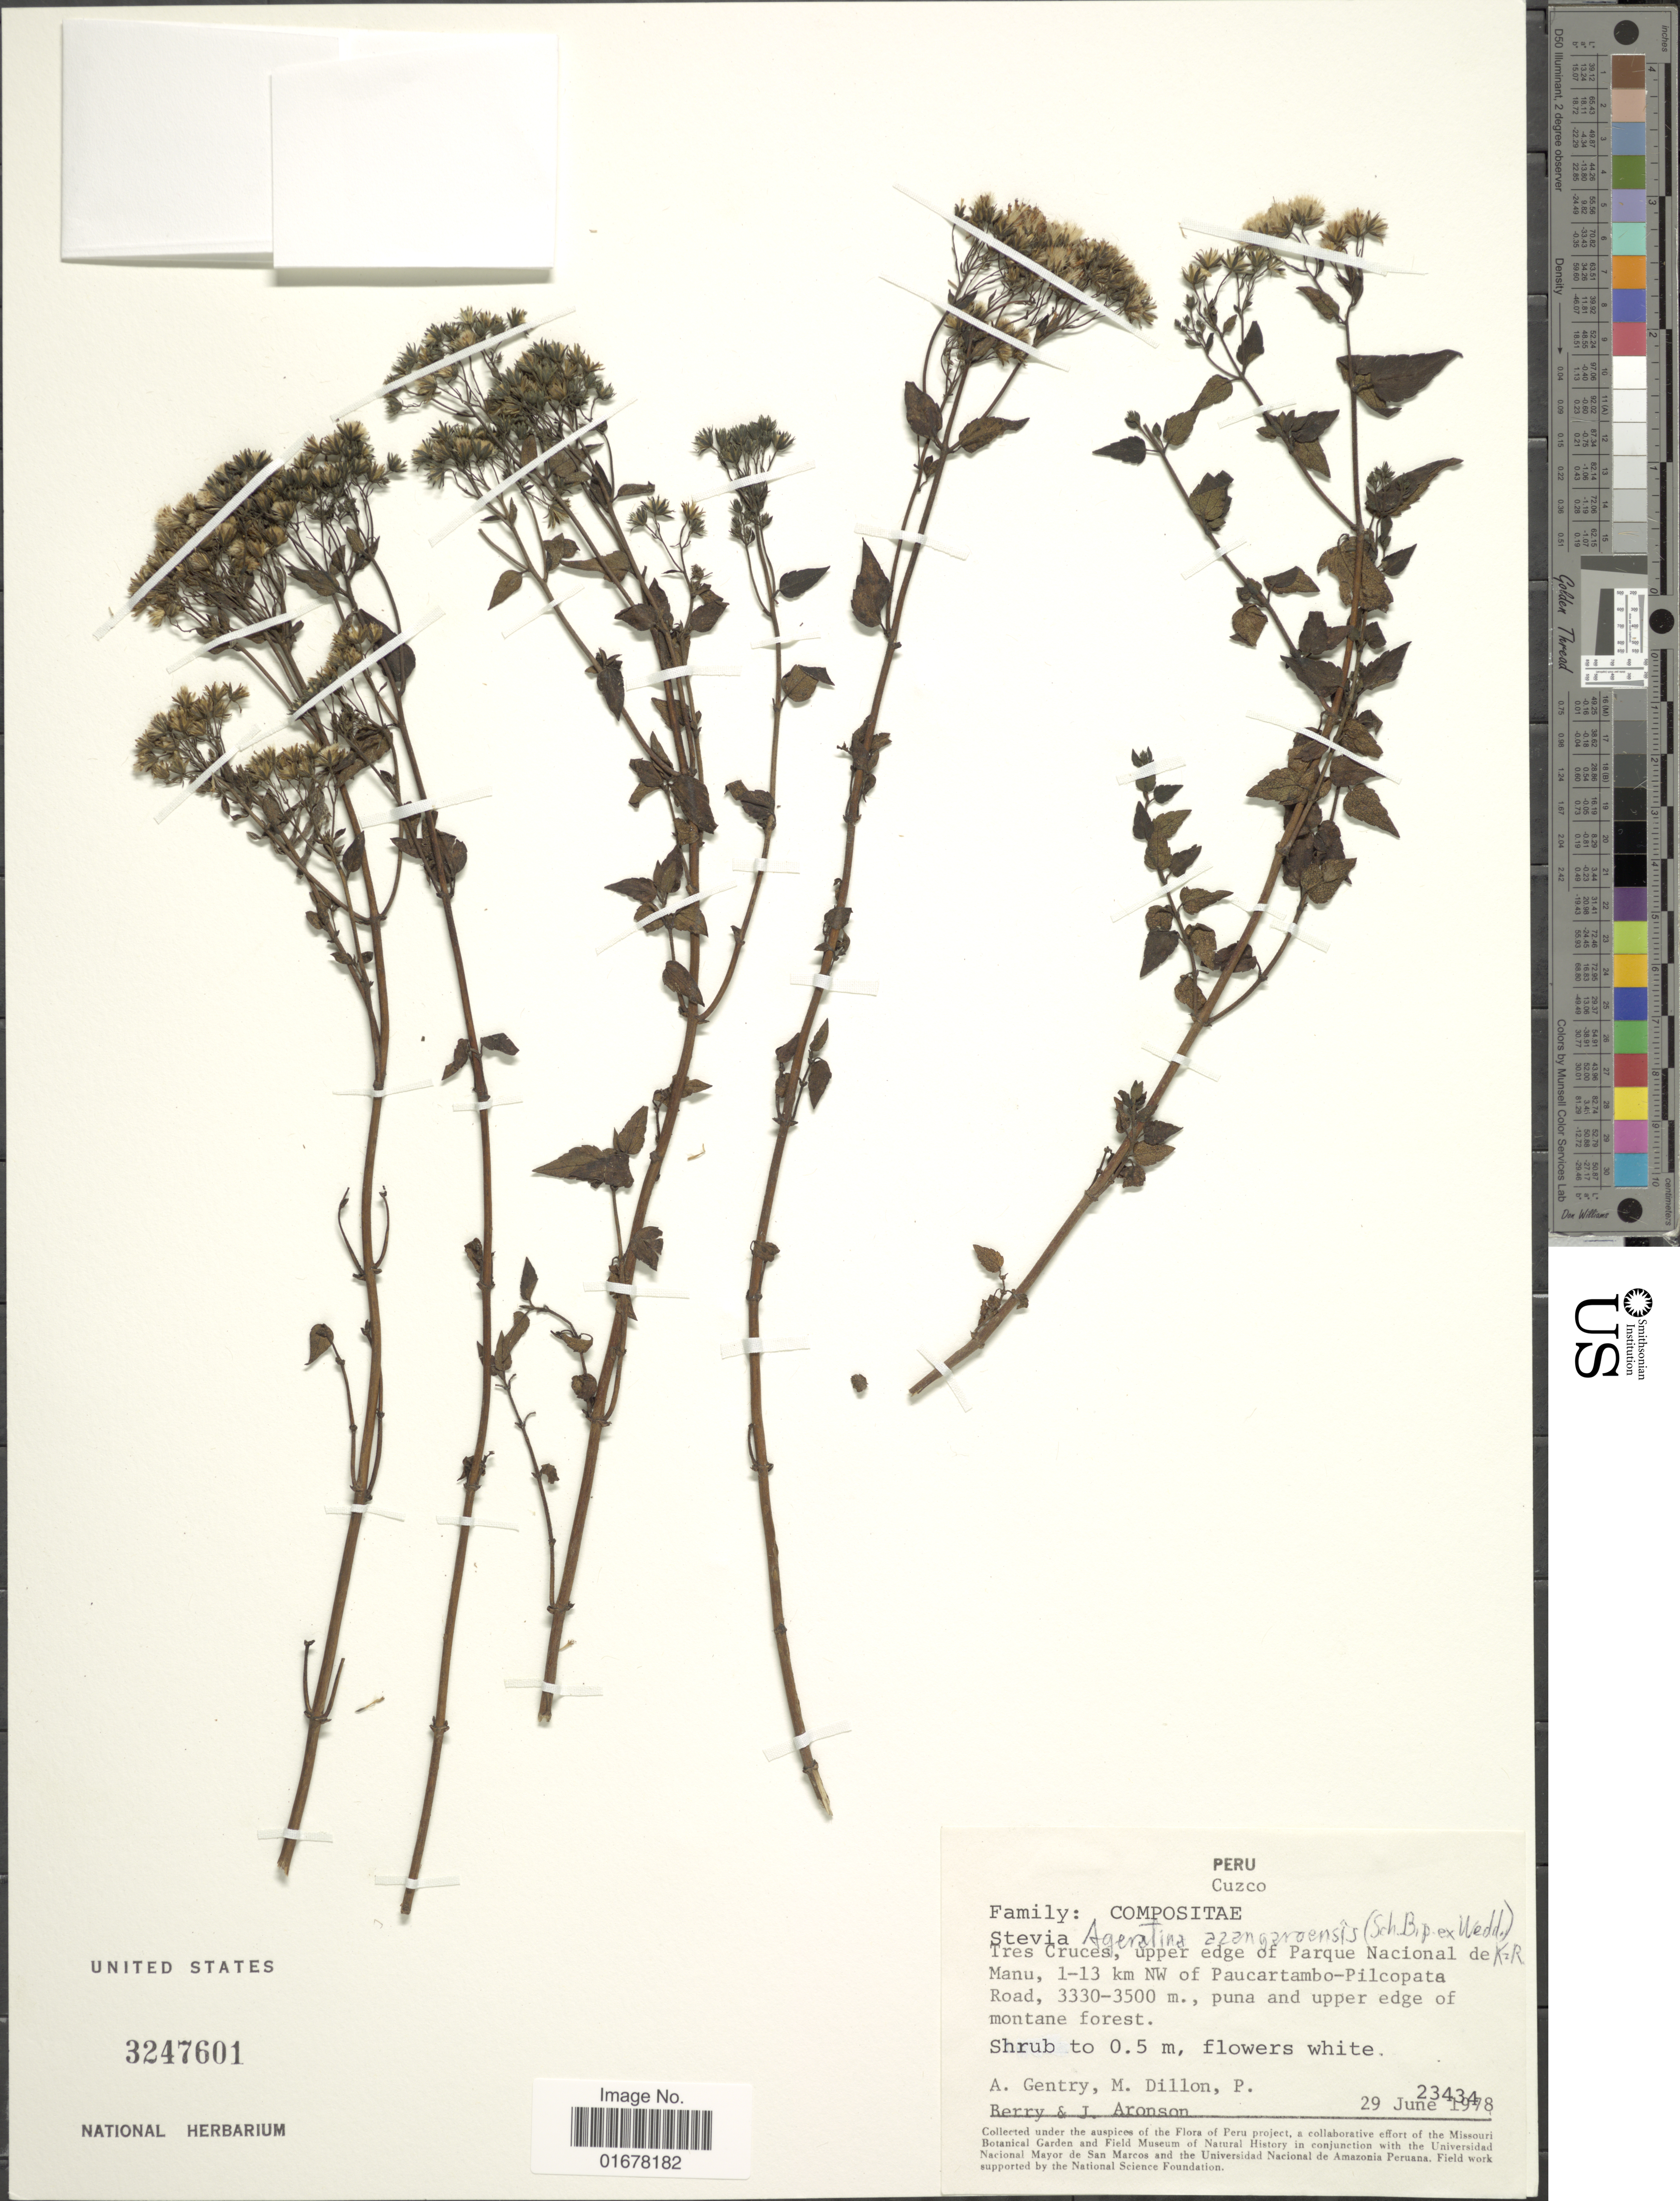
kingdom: Plantae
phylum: Tracheophyta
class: Magnoliopsida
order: Asterales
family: Asteraceae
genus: Ageratina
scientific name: Ageratina azangaroensis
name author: (Sch. Bip. ex Wedd.) R.M. King & H. Rob.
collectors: A. H. Gentry, M. O. Dillon, P. Berry & J. Aronson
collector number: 23434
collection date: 1978-06-29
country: Peru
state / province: Cusco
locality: Cuzco, Tres Cruces, upper edge of Parque Nacional de Manu, 1-13 km NW of Paucartambo-Pilcopata Road, puna and upper edge of montane forest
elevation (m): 3330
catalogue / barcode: US 3247601